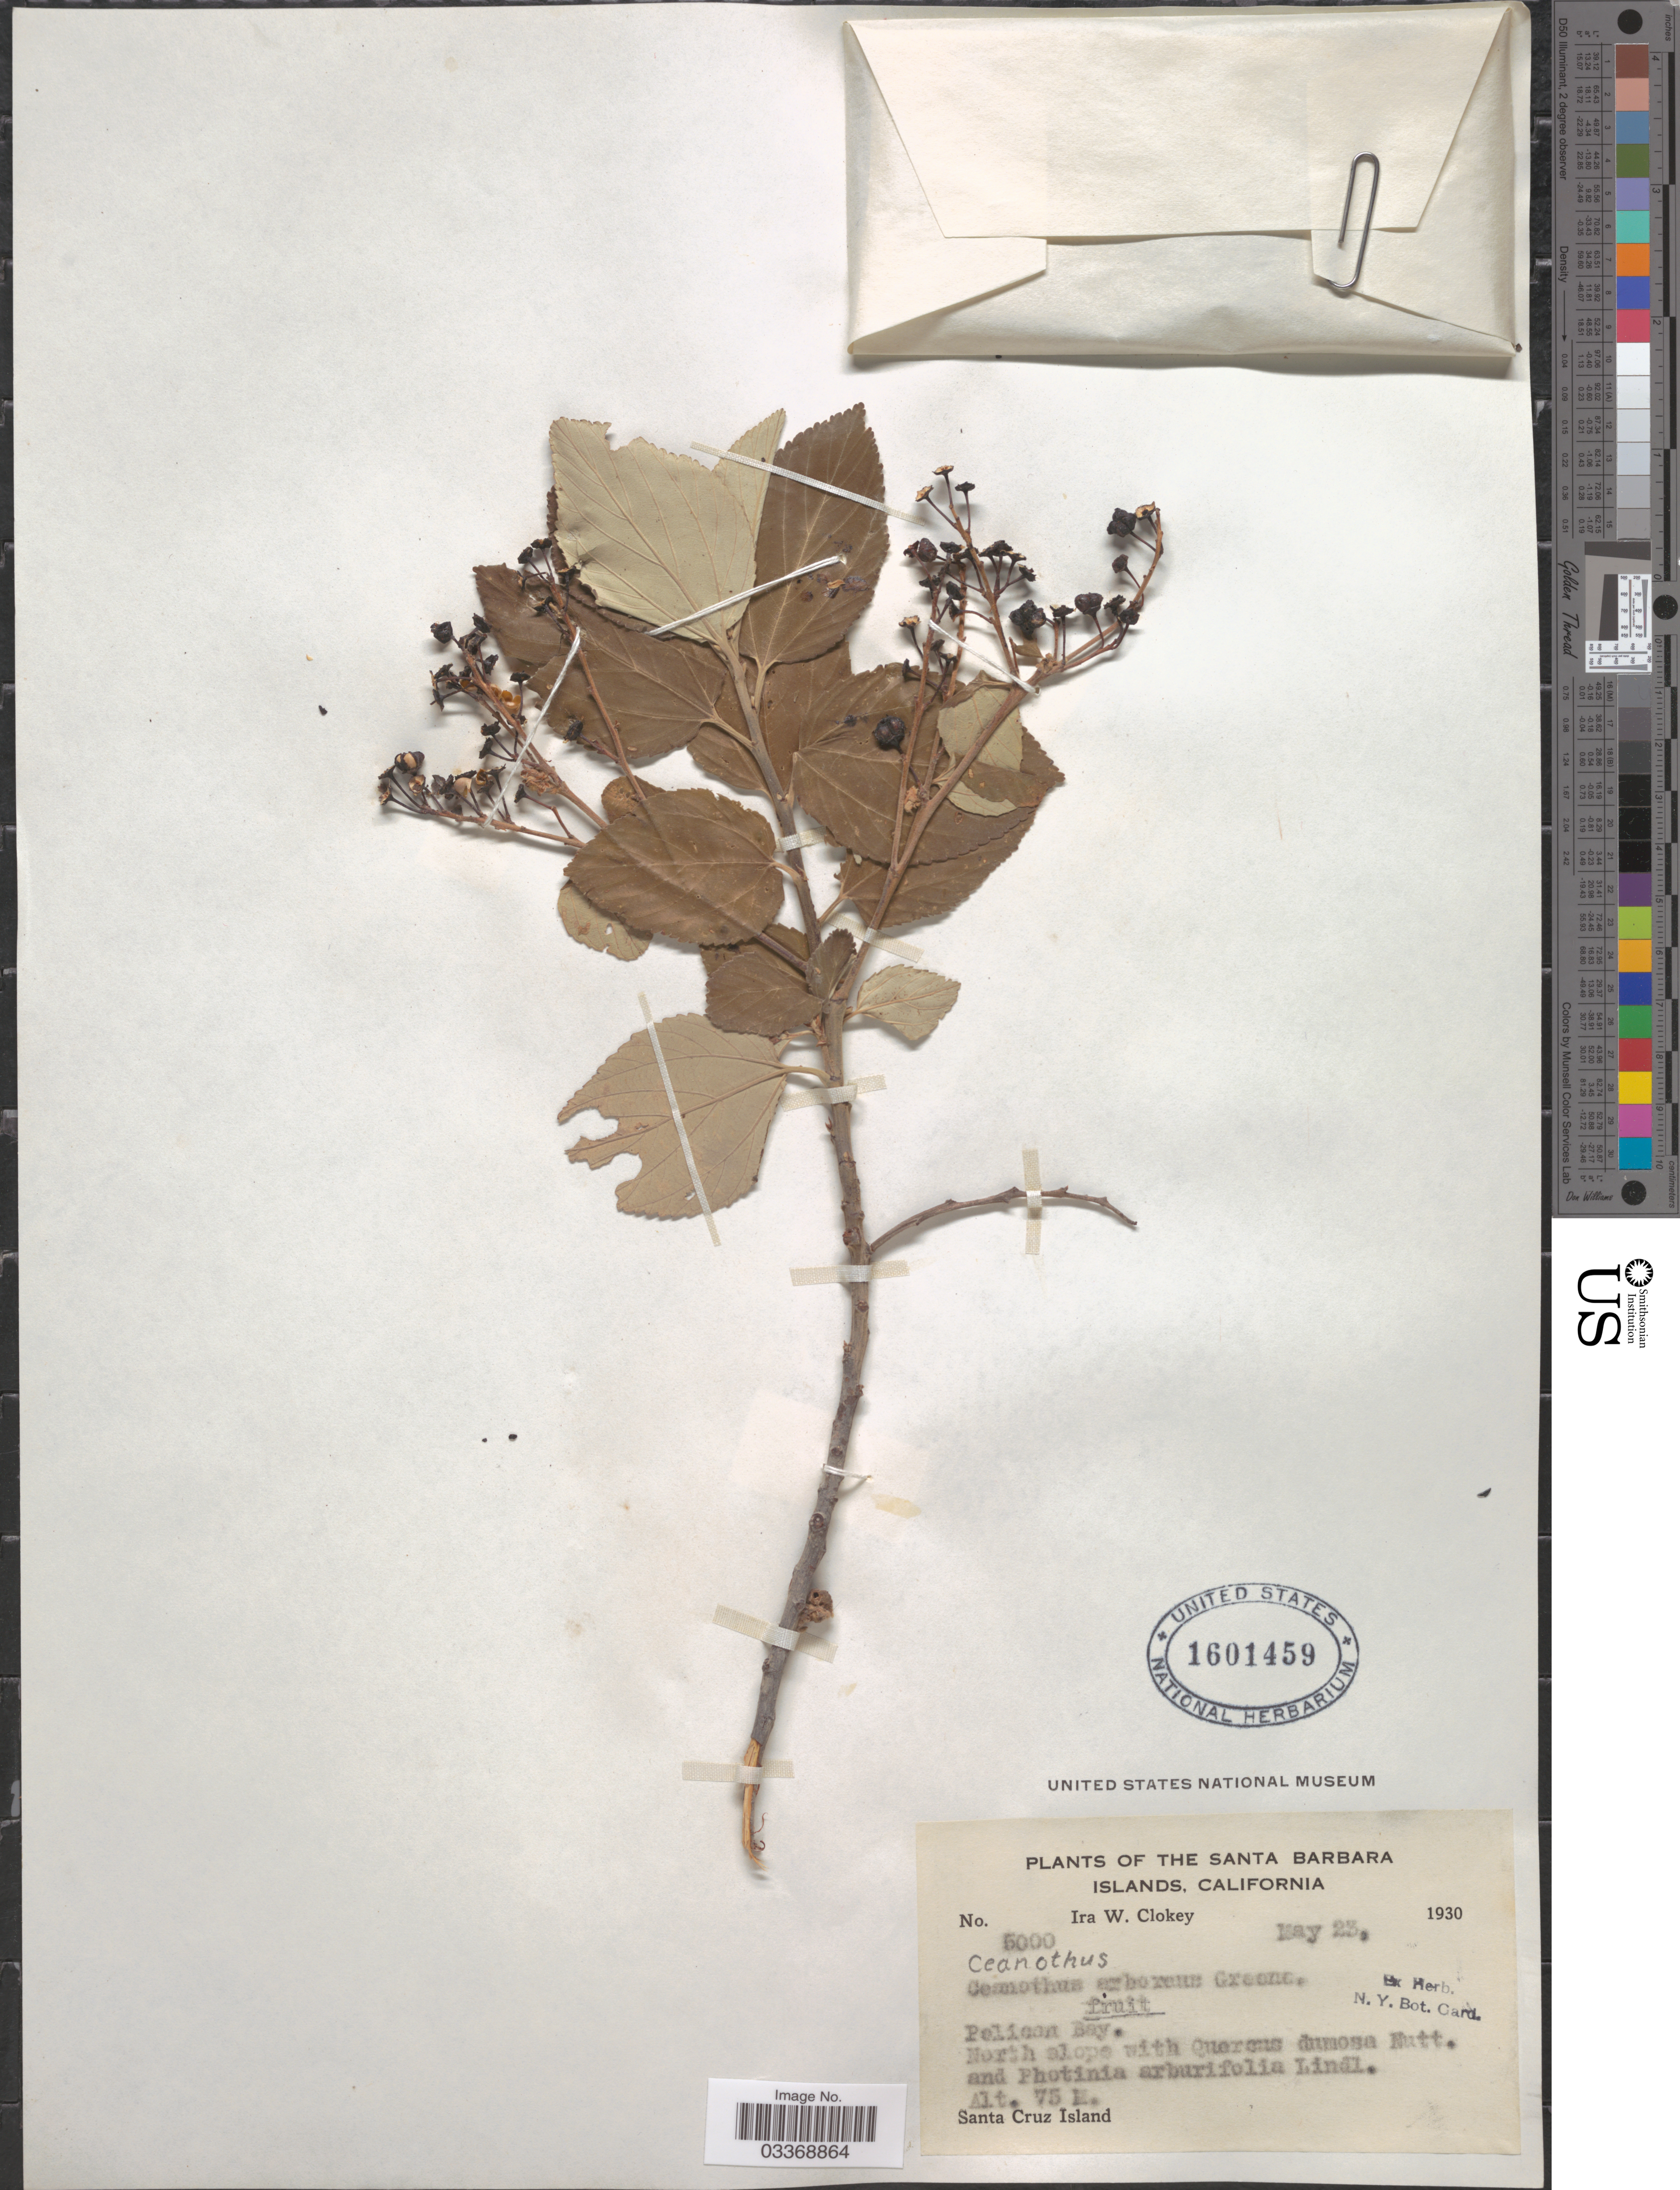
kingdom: Plantae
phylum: Tracheophyta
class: Magnoliopsida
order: Rosales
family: Rhamnaceae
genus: Ceanothus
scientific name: Ceanothus arboreus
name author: Greene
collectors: I. W. Clokey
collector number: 5000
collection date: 1930-05-23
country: United States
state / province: California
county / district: Santa Barbara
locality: The Santa Barbara Islands. Pelican Bay. North slope. Santa Catalina Island.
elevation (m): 75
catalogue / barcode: US 1601459